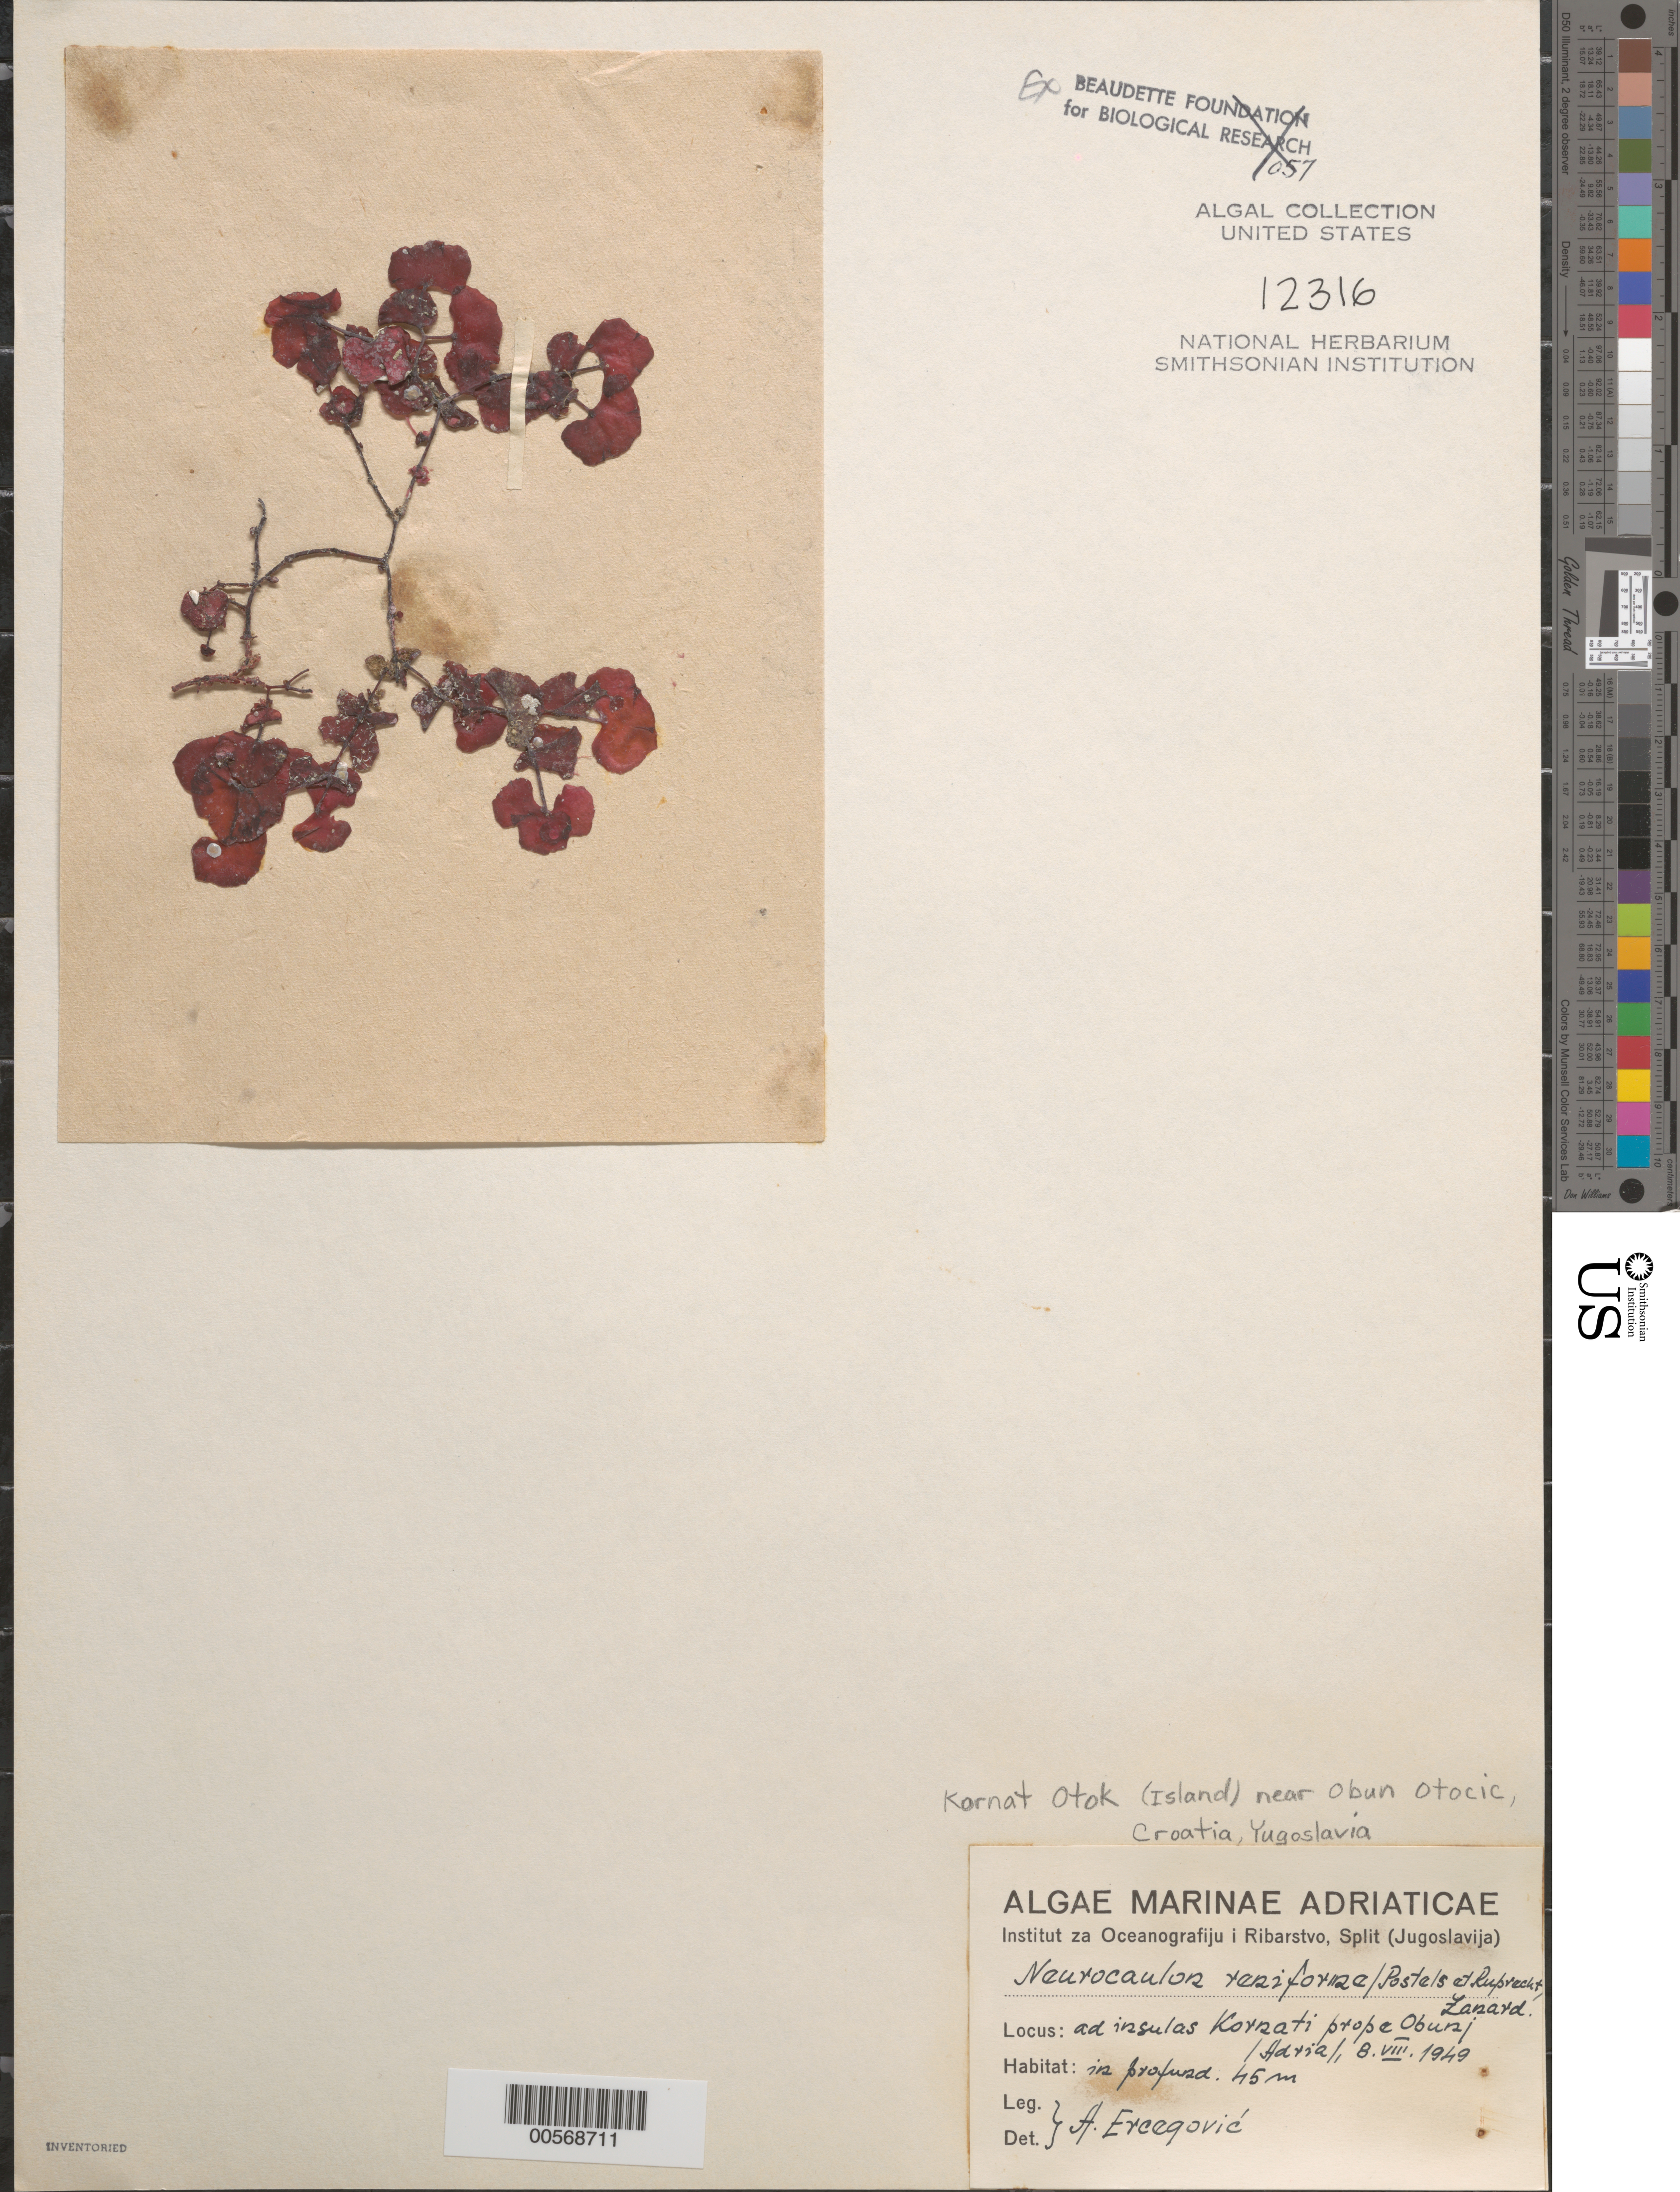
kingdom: Plantae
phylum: Rhodophyta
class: Florideophyceae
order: Gigartinales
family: Kallymeniaceae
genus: Kallymenia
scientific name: Kallymenia reniformis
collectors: A. Ercegovic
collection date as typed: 08 Aug 1949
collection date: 1949-08-08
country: Croatia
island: Kornat Otok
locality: Near Obun Otocic, Adriatic Sea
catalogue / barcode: US 12316